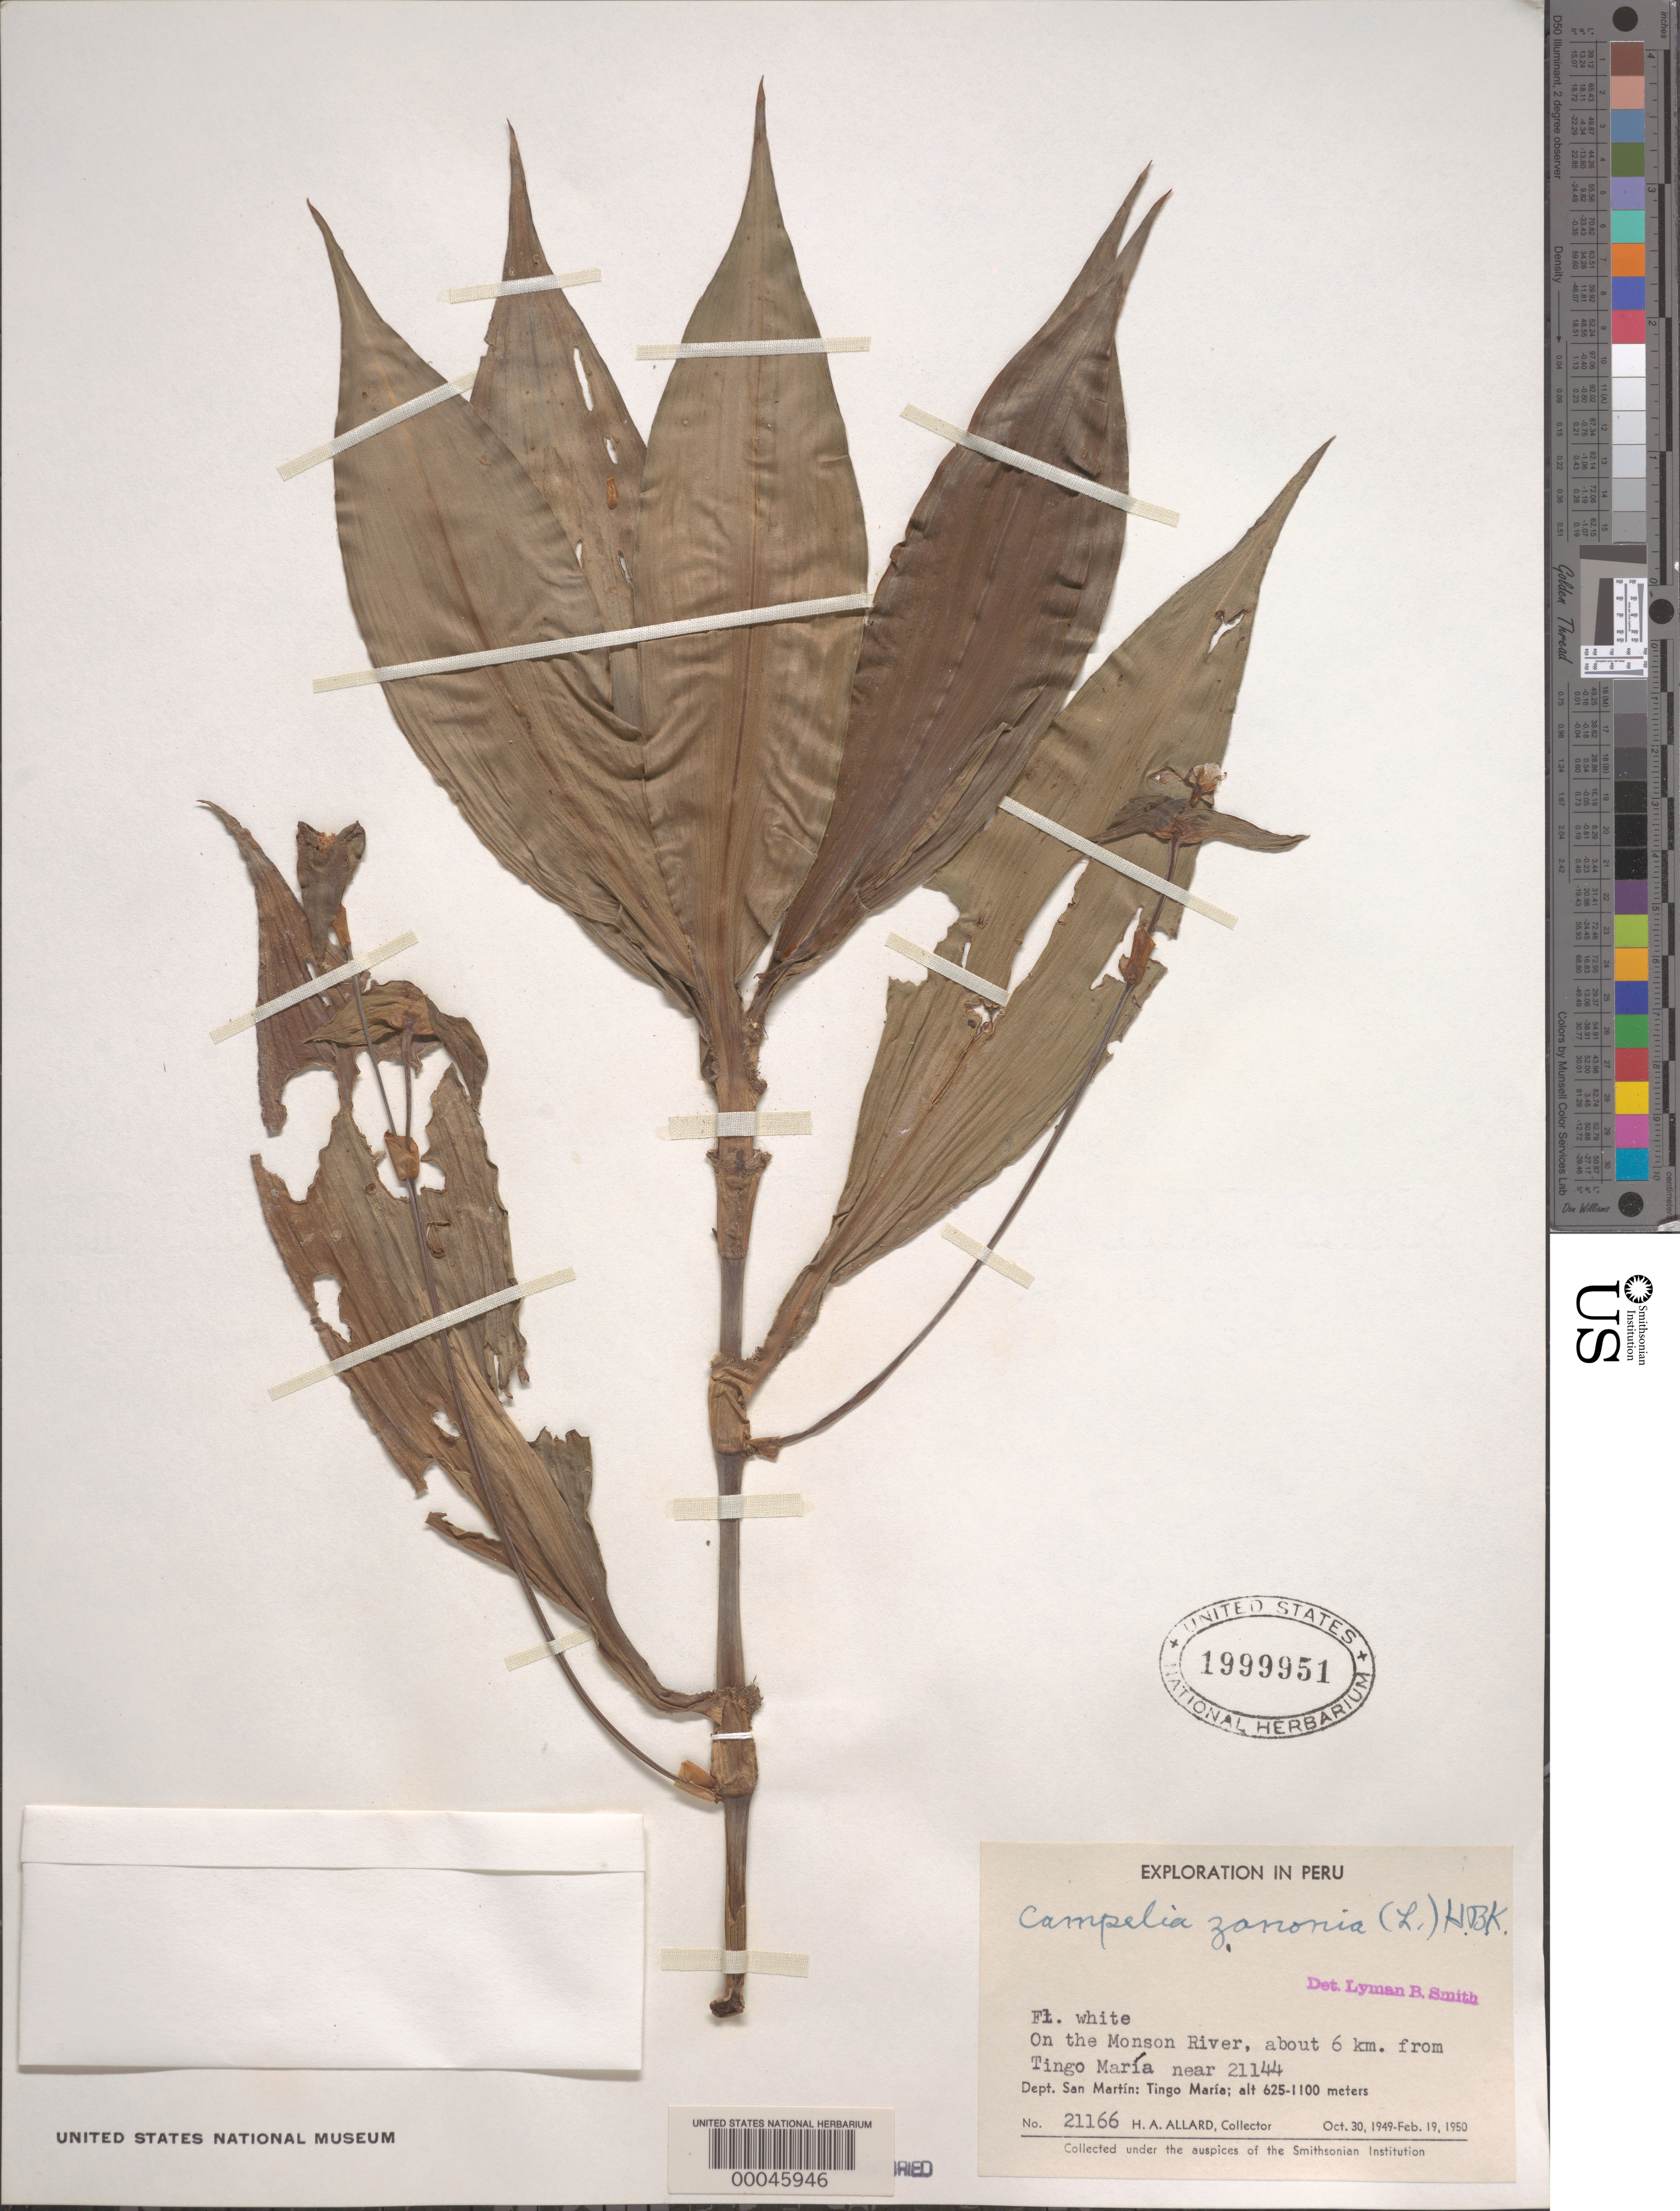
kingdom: Plantae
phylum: Tracheophyta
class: Liliopsida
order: Commelinales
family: Commelinaceae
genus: Tradescantia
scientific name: Tradescantia zanonia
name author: (L.) Sw.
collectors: H. A. Allard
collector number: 21166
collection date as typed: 30 Oct 1949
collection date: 1949-10-30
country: Peru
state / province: San Martín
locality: Tingo maria, monson river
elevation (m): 625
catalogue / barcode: US 1999951